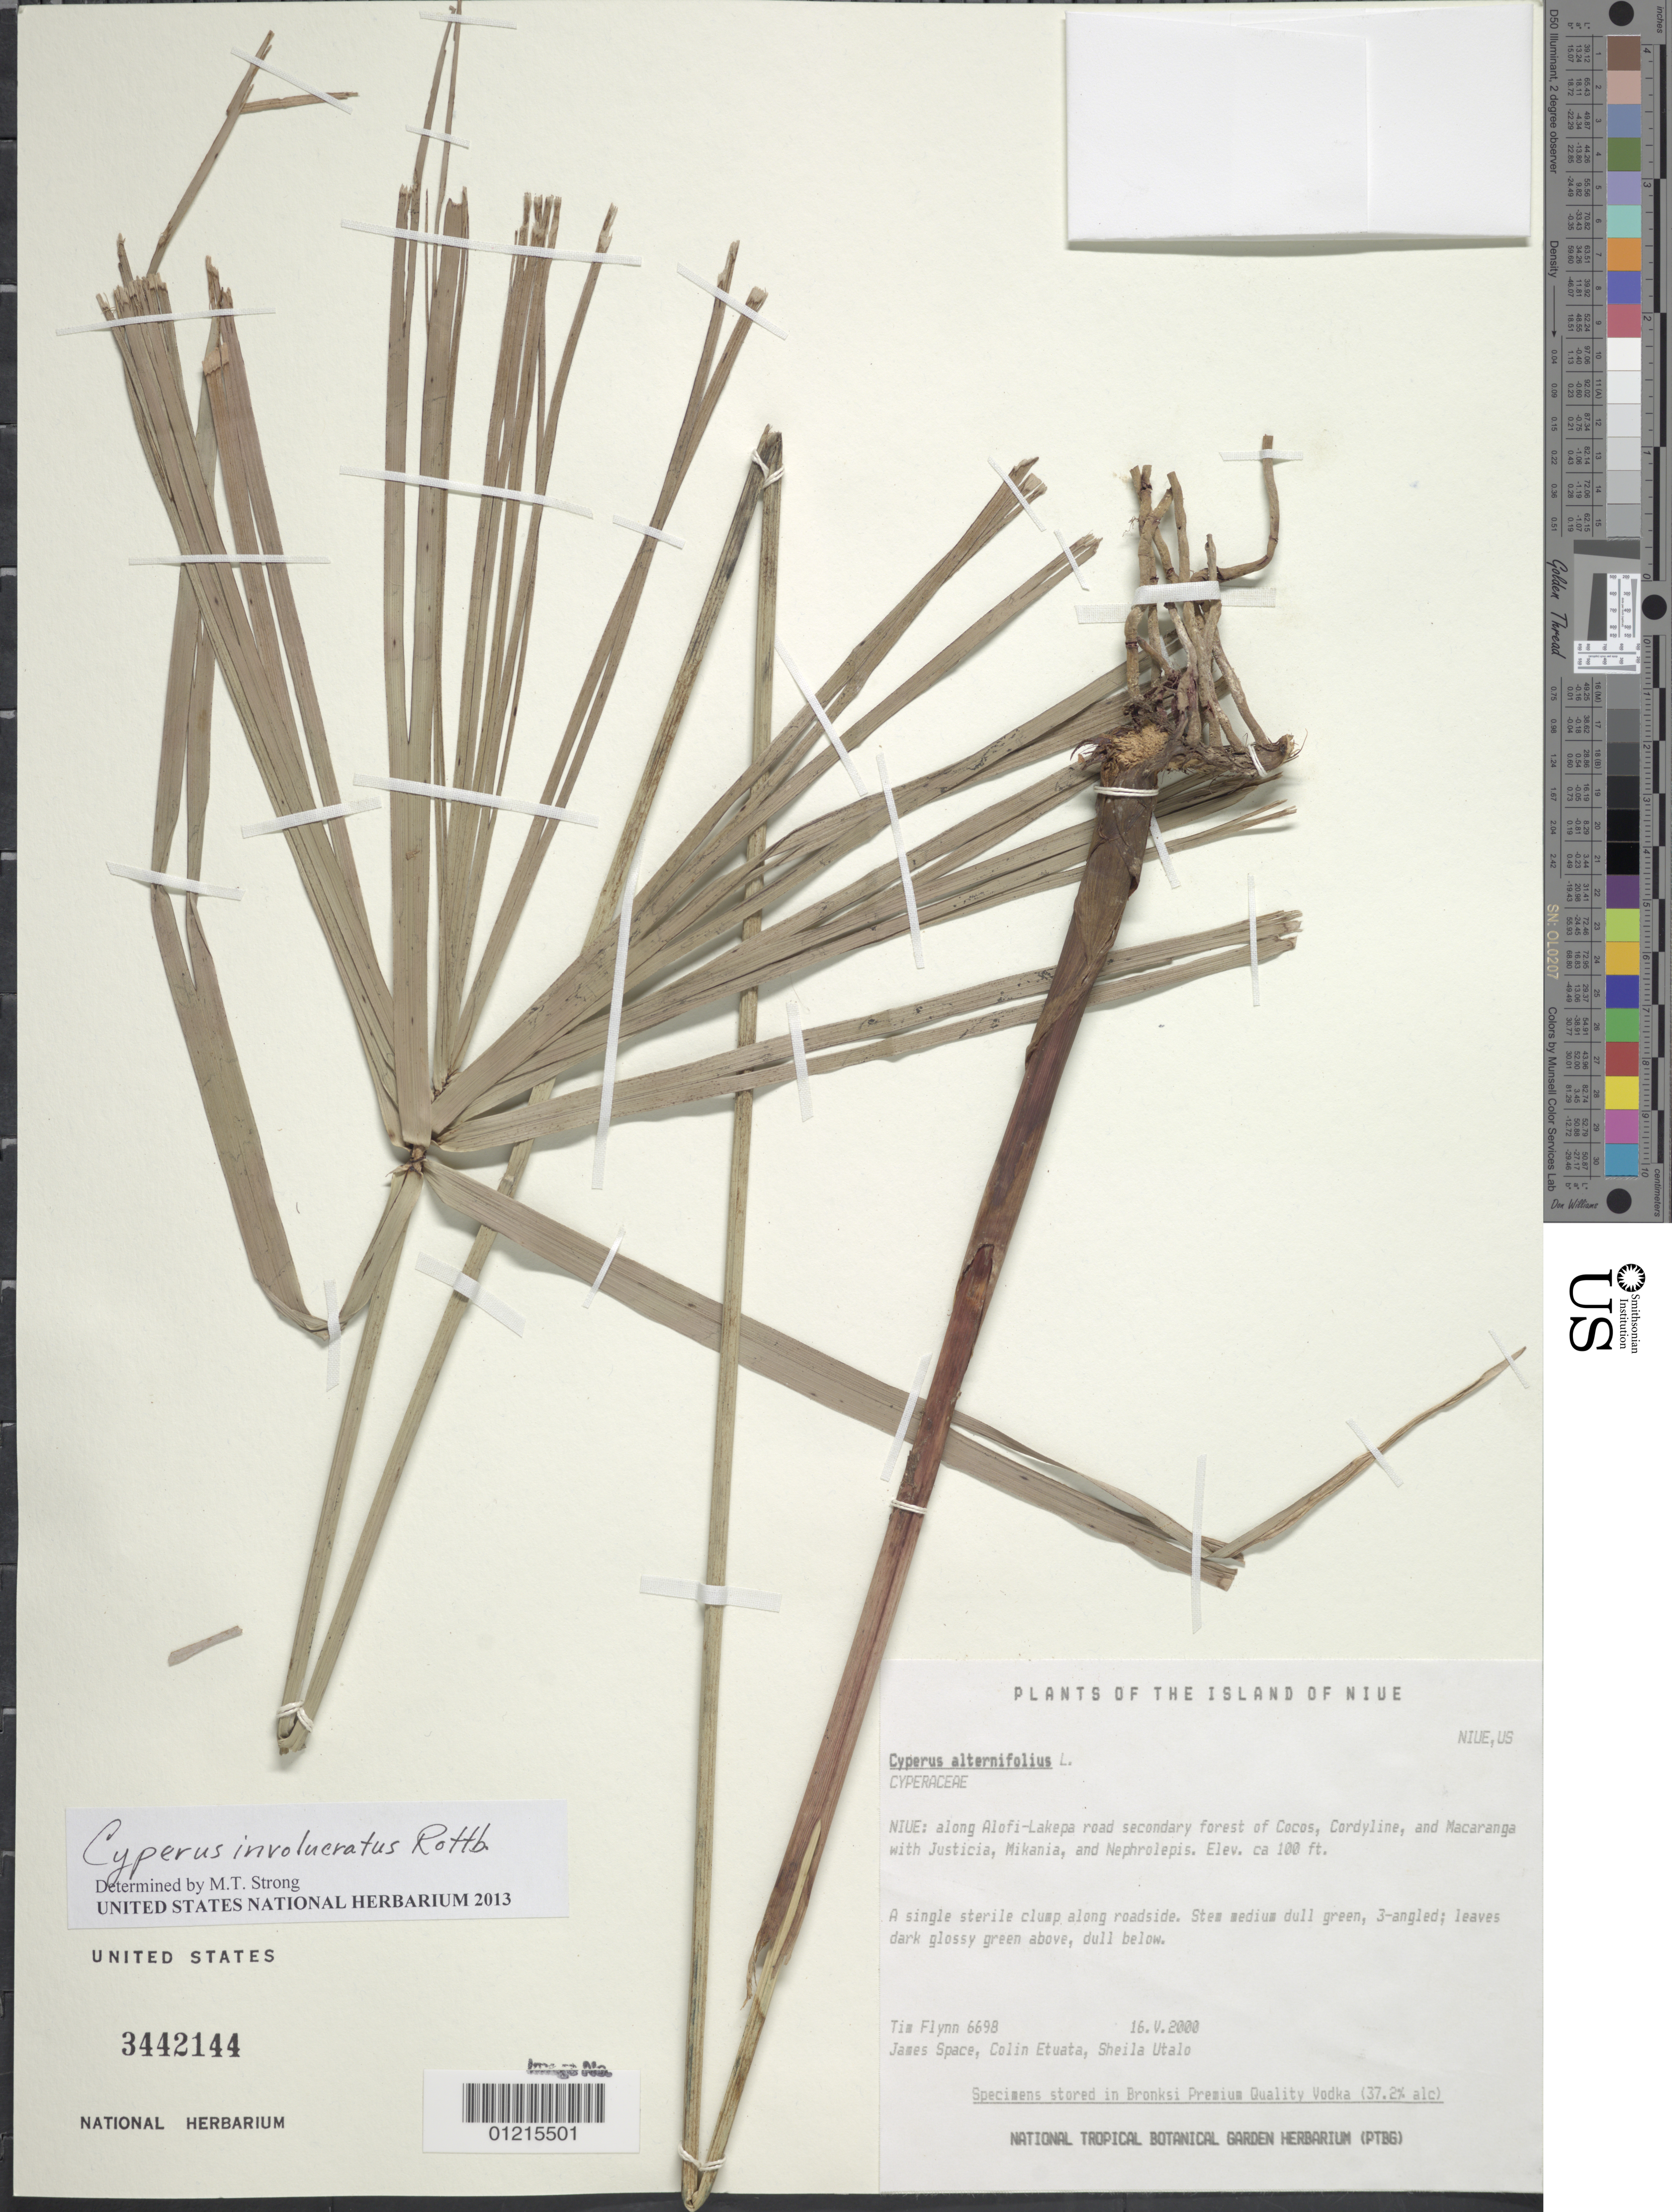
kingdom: Plantae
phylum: Tracheophyta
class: Liliopsida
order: Poales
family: Cyperaceae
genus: Cyperus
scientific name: Cyperus involucratus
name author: Rottb.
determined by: Strong, M. T., (US), Smithsonian Institution - National Museum of Natural History (UNITED STATES)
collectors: T. W. Flynn, J. Space, C. Etuata & S. Utalo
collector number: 6698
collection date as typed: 16 May 2000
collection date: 2000-05-16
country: Niue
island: Niue Island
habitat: Secondary forest of cocos, Cordyline, and Macaranga with Justicia, Mikania, and Nephrolepis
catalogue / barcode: US 3442144